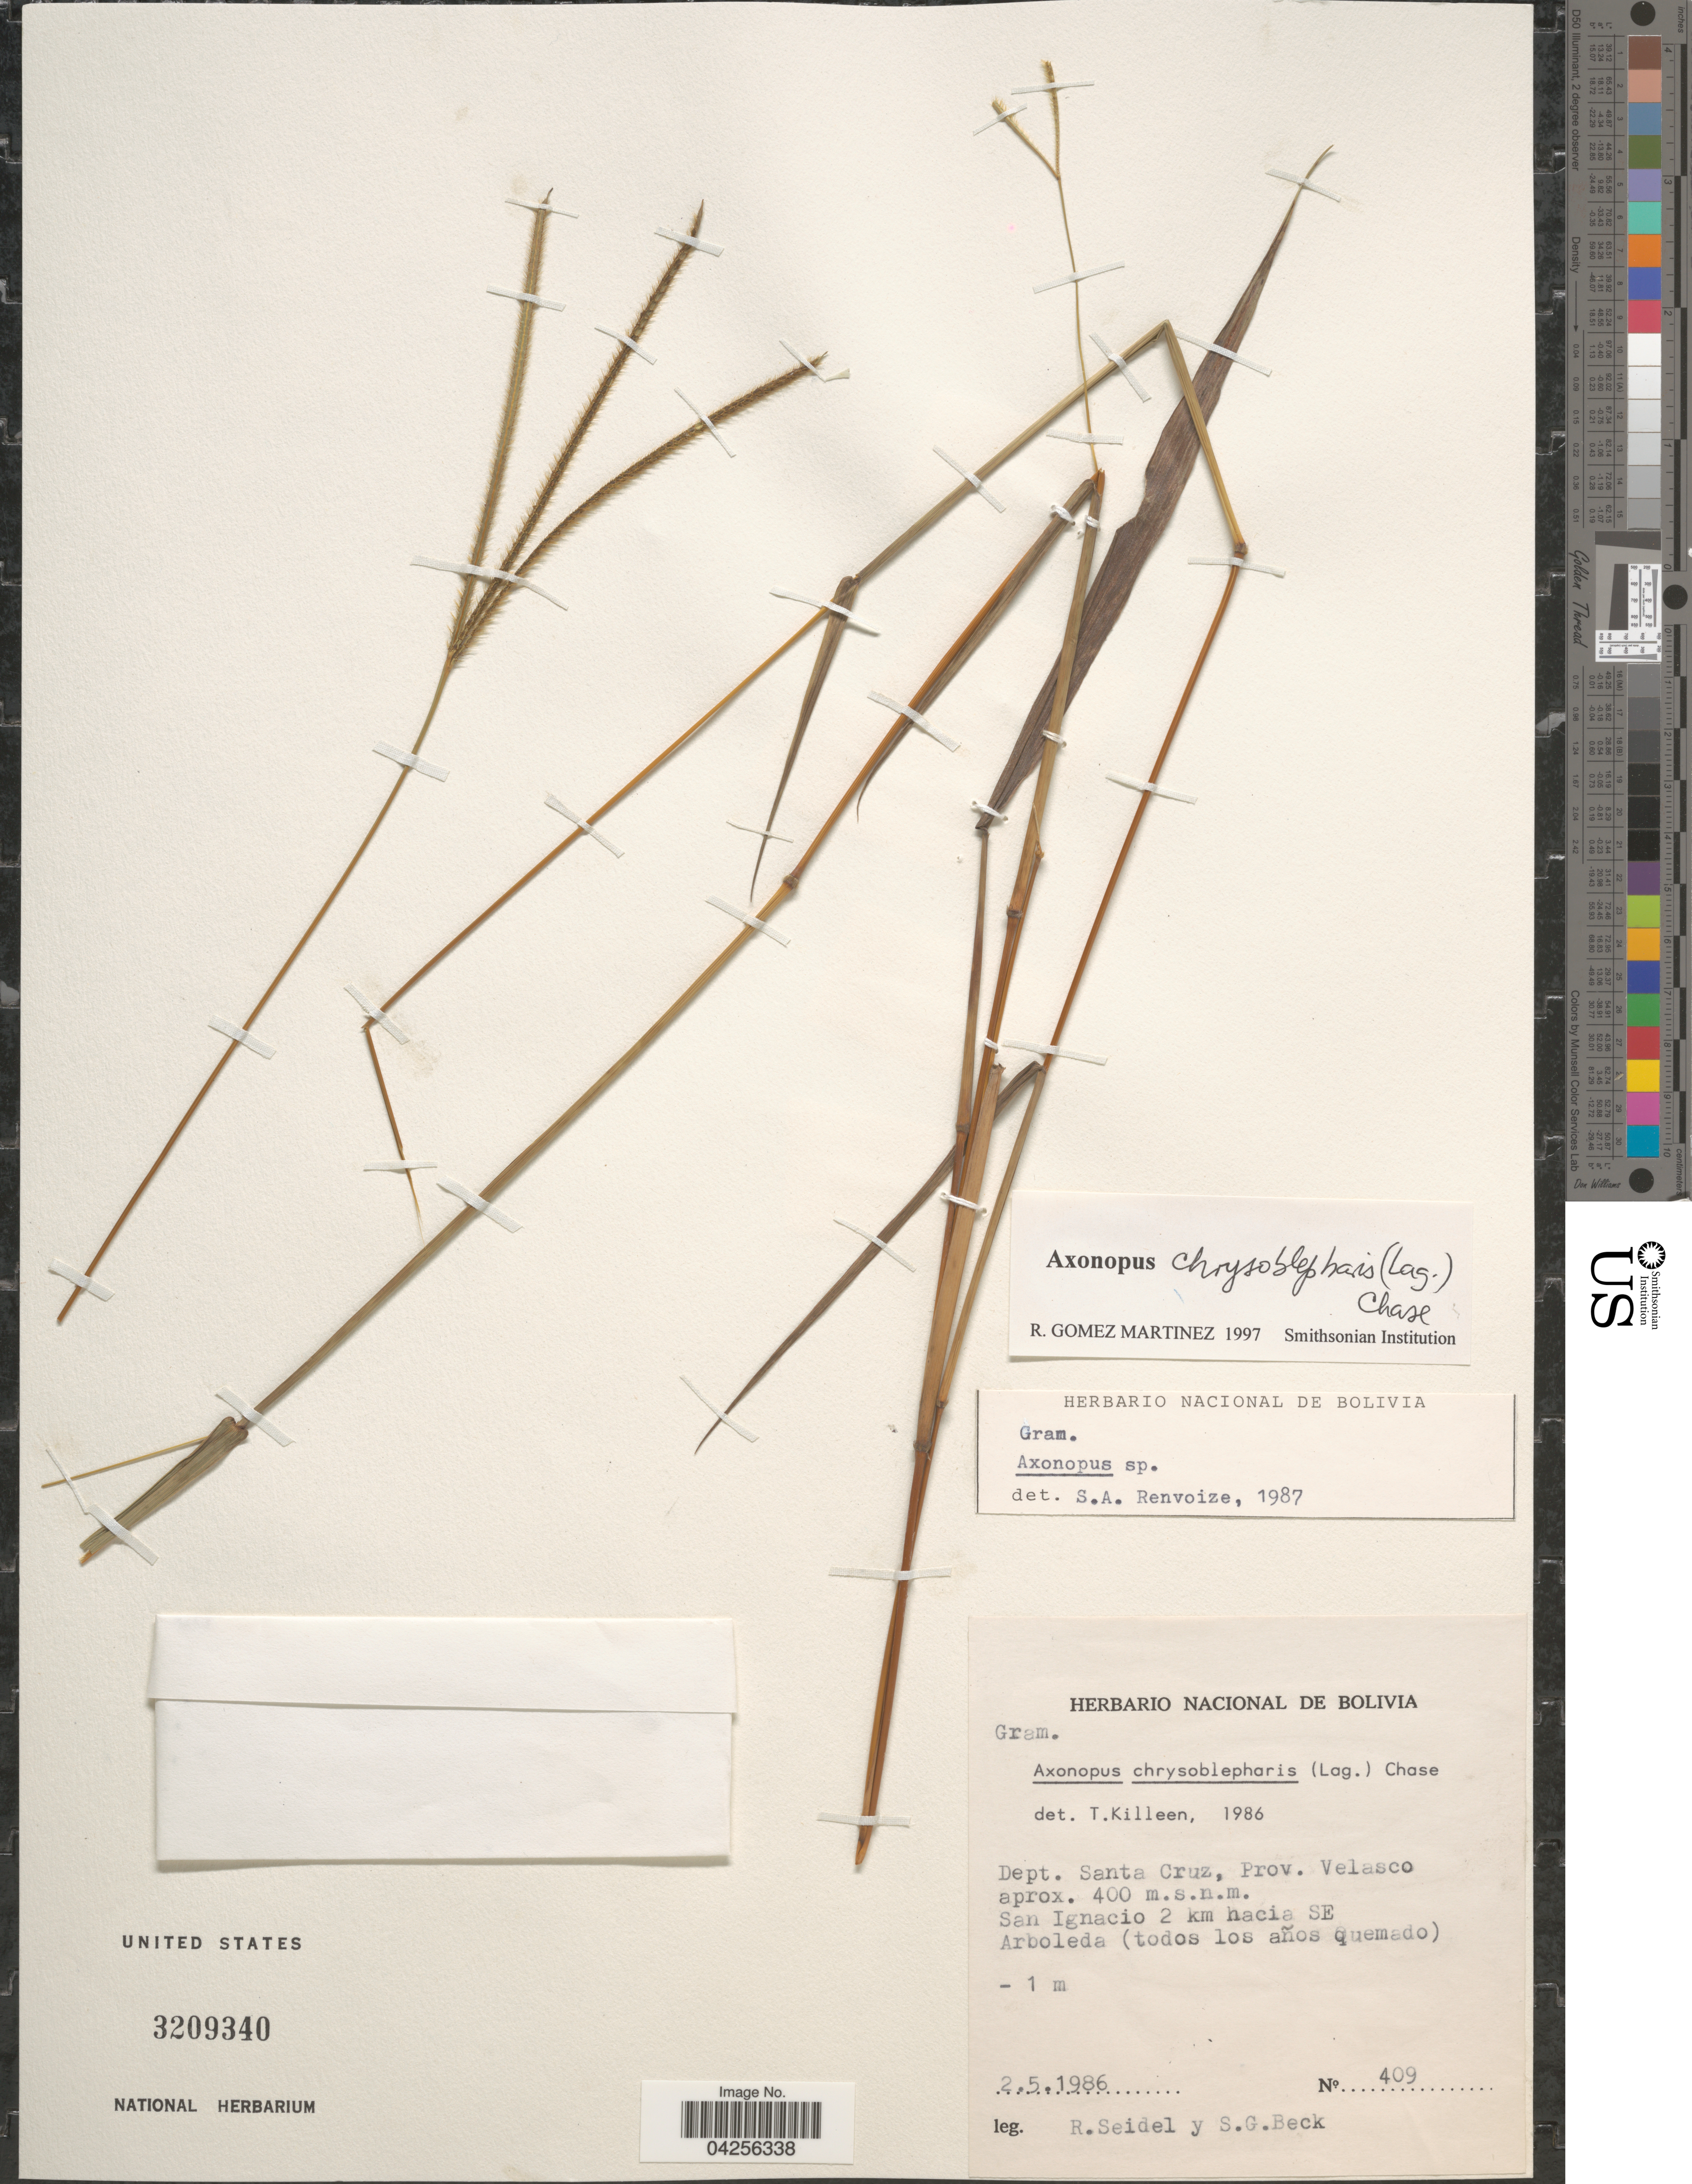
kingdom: Plantae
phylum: Tracheophyta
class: Liliopsida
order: Poales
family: Poaceae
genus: Axonopus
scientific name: Axonopus chrysoblepharis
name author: (Lag.) Chase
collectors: R. Seidel & S. G. Beck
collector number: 409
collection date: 1986-05-02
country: Bolivia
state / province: Santa Cruz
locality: Dept. Santa Cruz, Prov. Velasco. San Ignacio 2 km hacia SE Arboleda (todos los años quemado).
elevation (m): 400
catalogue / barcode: US 3209340